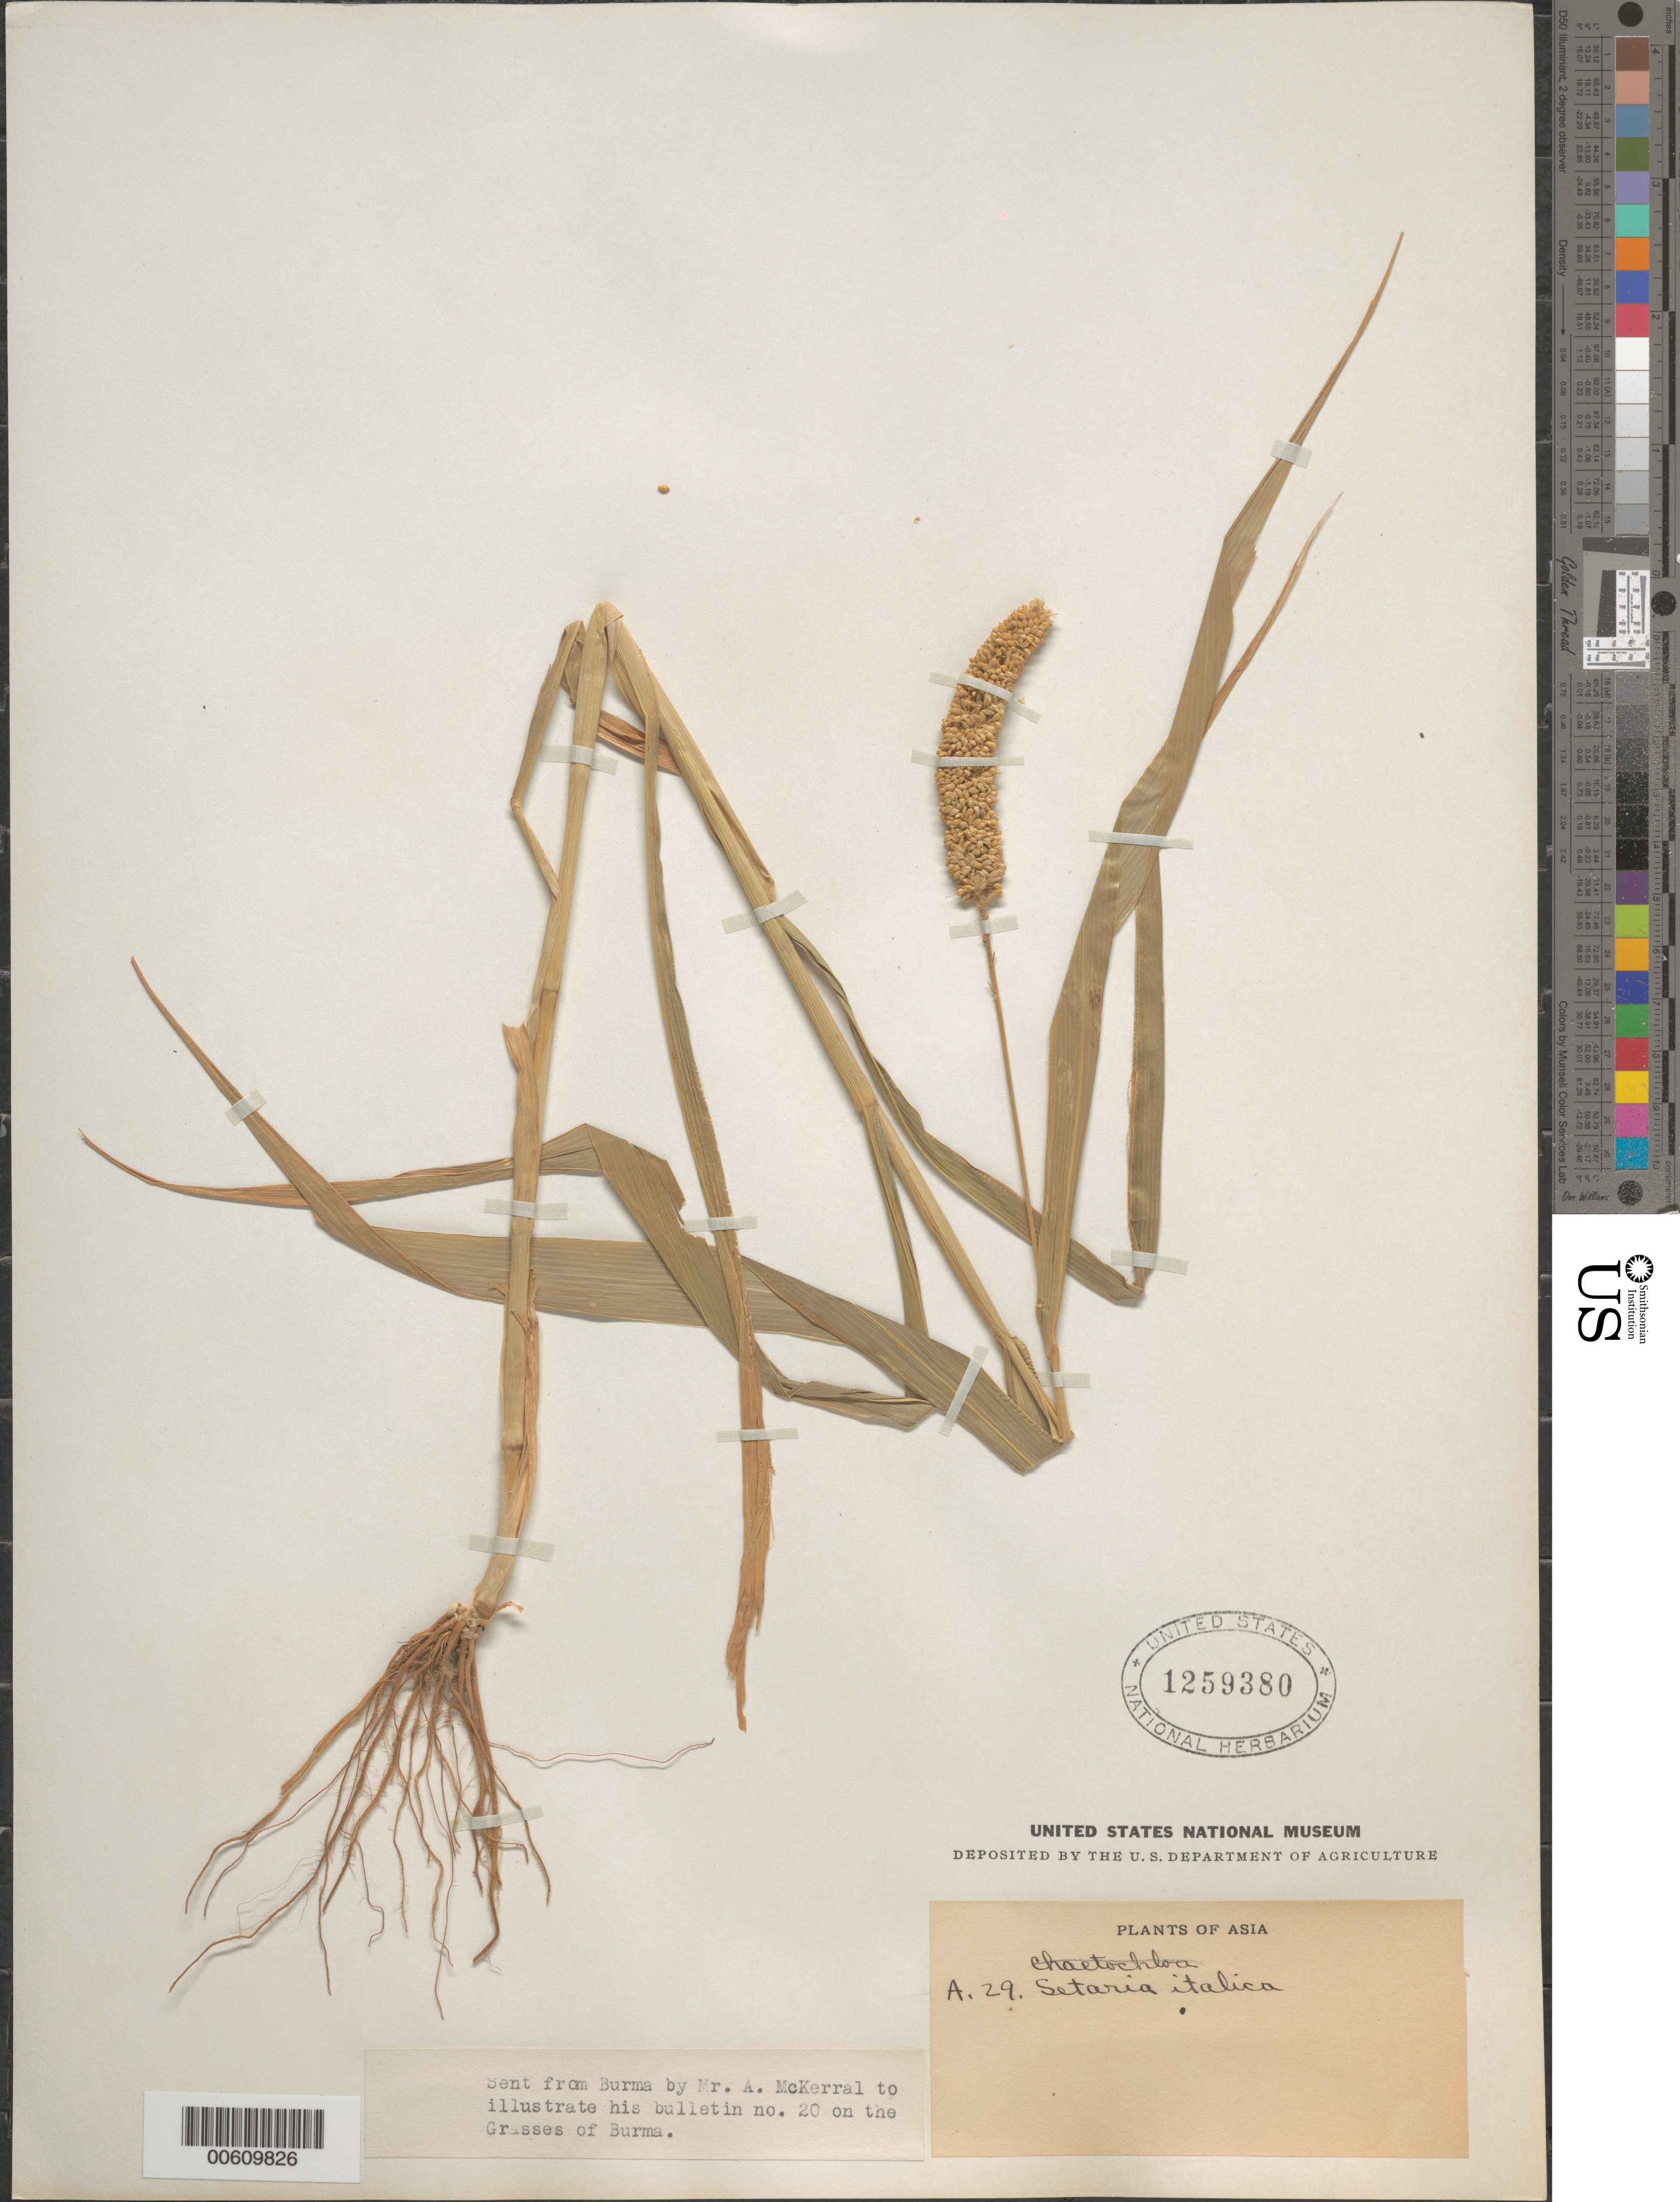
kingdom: Plantae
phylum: Tracheophyta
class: Liliopsida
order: Poales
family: Poaceae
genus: Setaria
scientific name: Setaria italica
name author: (L.) P. Beauv.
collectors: A. McKerral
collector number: A29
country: Myanmar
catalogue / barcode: US 1259380